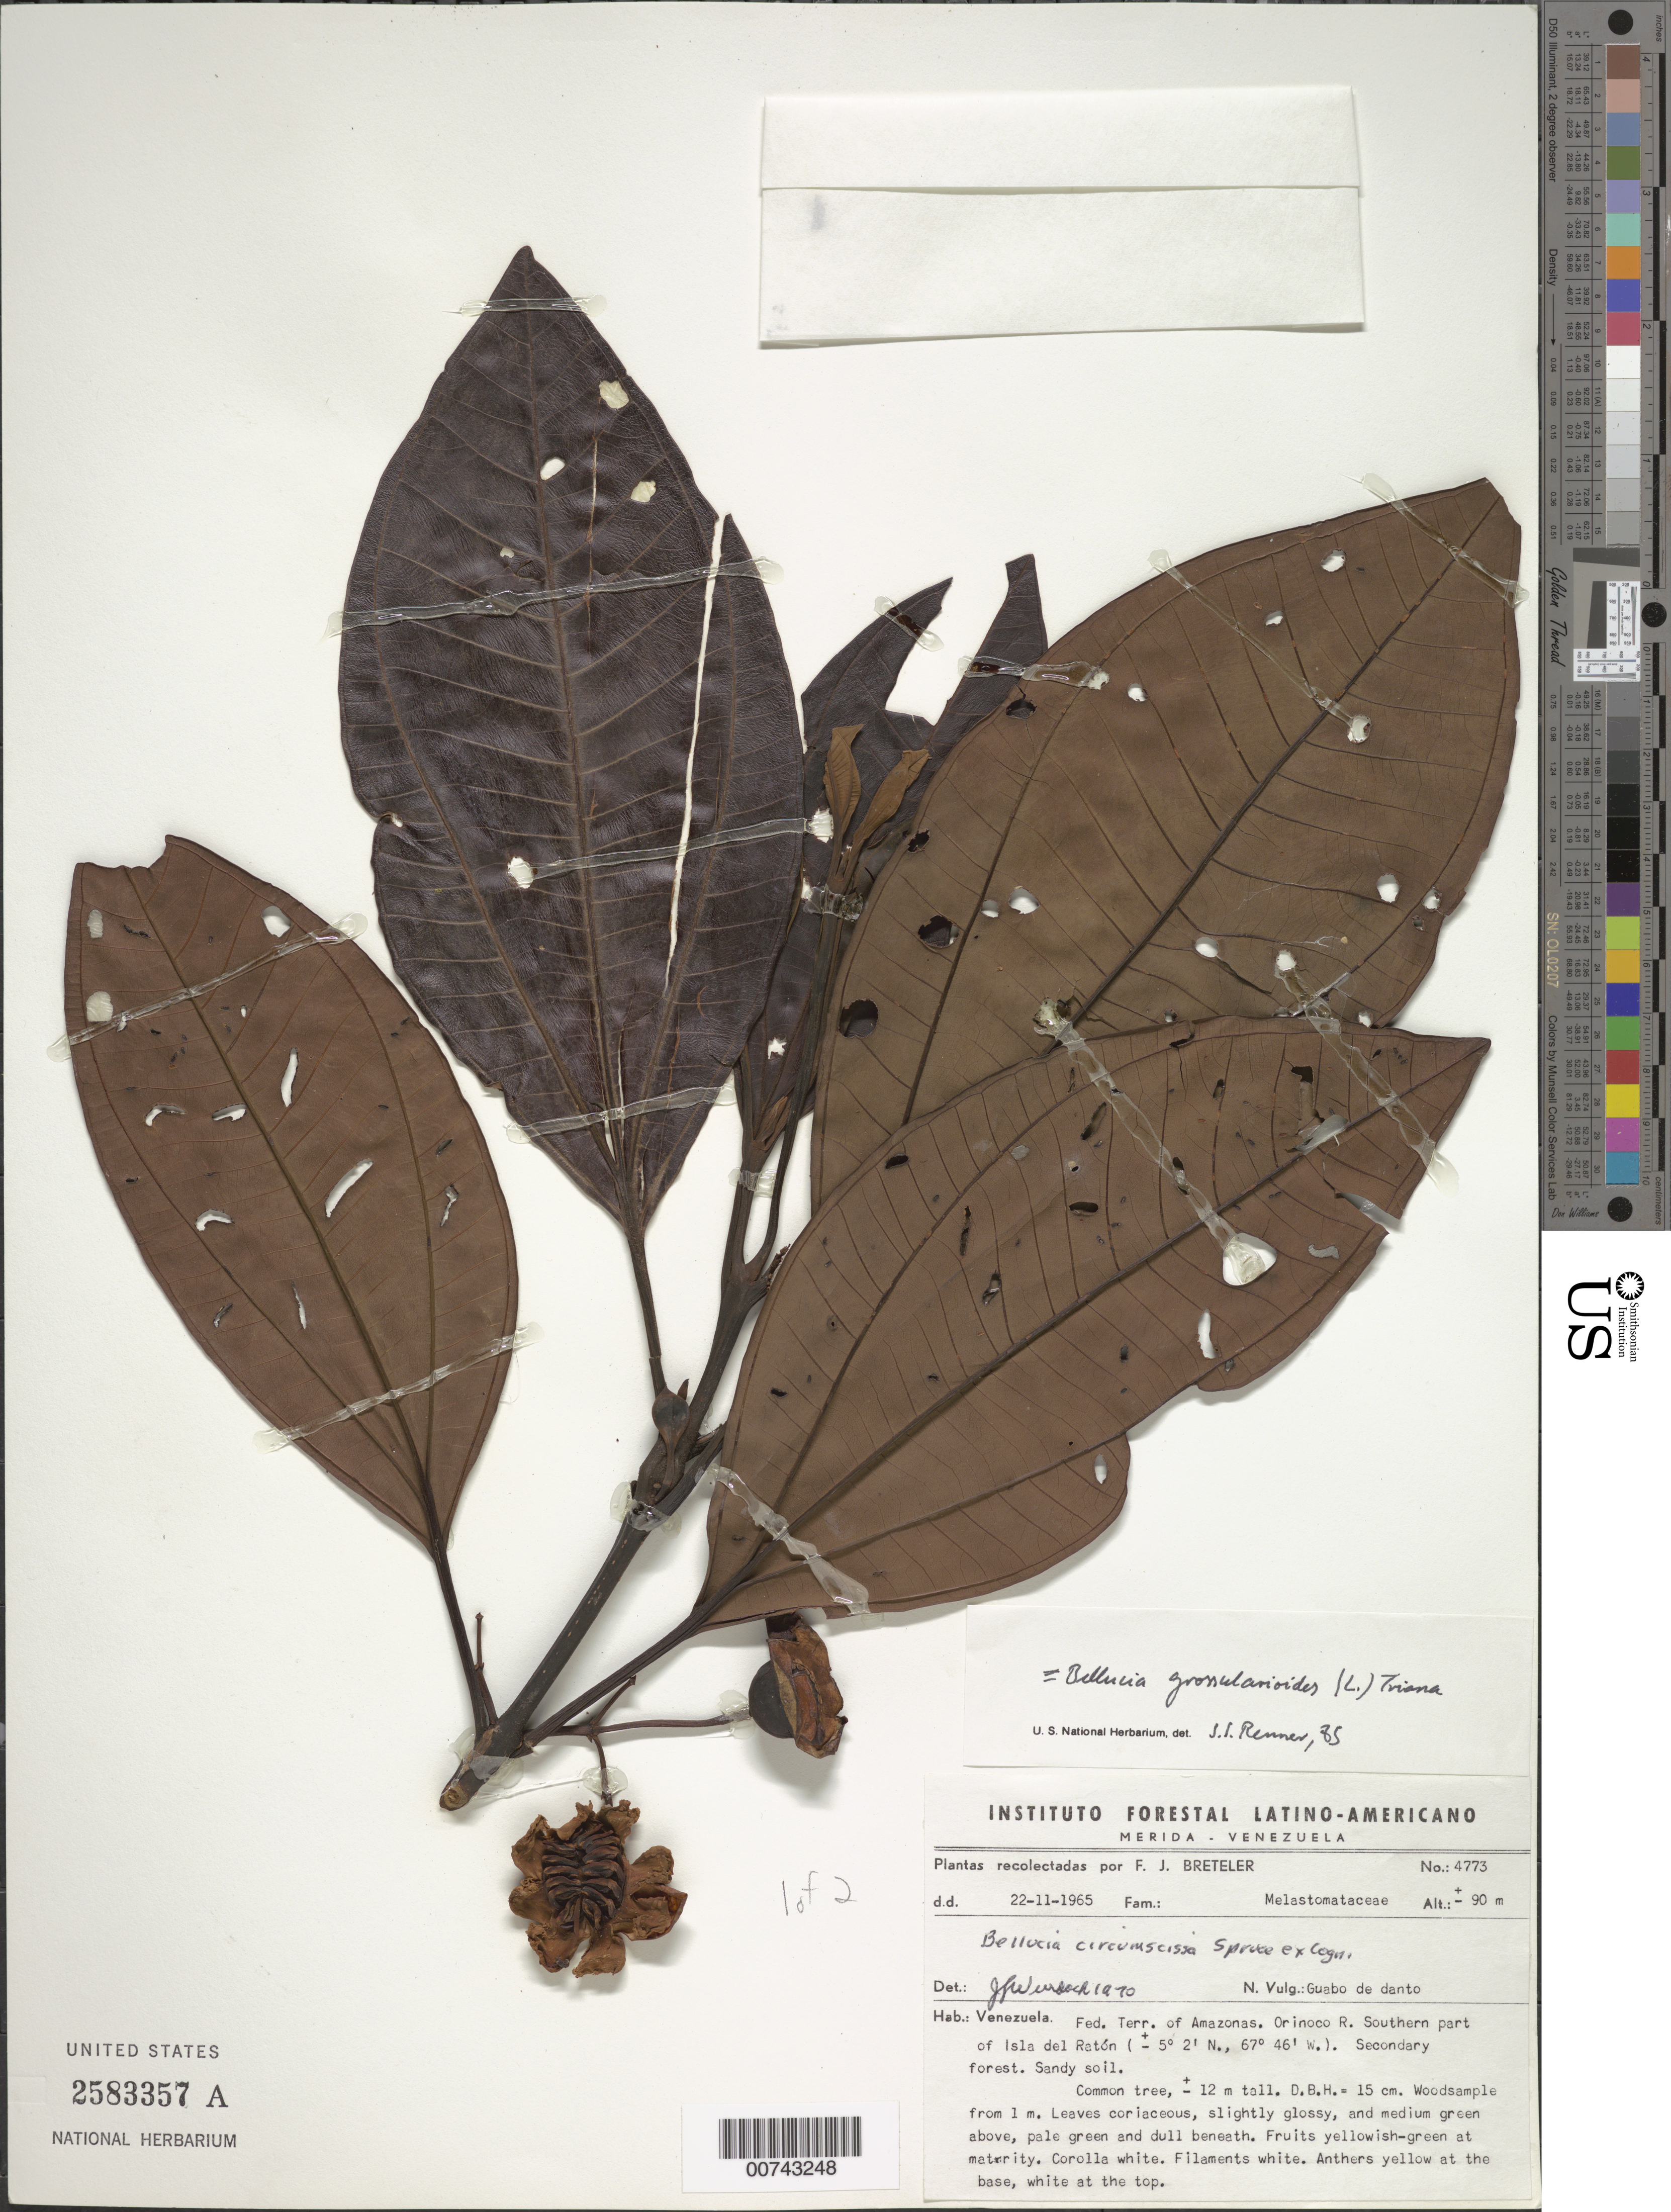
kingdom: Plantae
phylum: Tracheophyta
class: Magnoliopsida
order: Myrtales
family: Melastomataceae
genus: Bellucia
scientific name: Bellucia grossularioides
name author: (L.) Triana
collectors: F. J. Breteler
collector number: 4773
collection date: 1965-11-22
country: Venezuela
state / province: Amazonas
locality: Fed. Terr. of Amazonas. Orinoco R. Southern part of Isla del Ratón.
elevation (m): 90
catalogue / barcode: US 2583357A